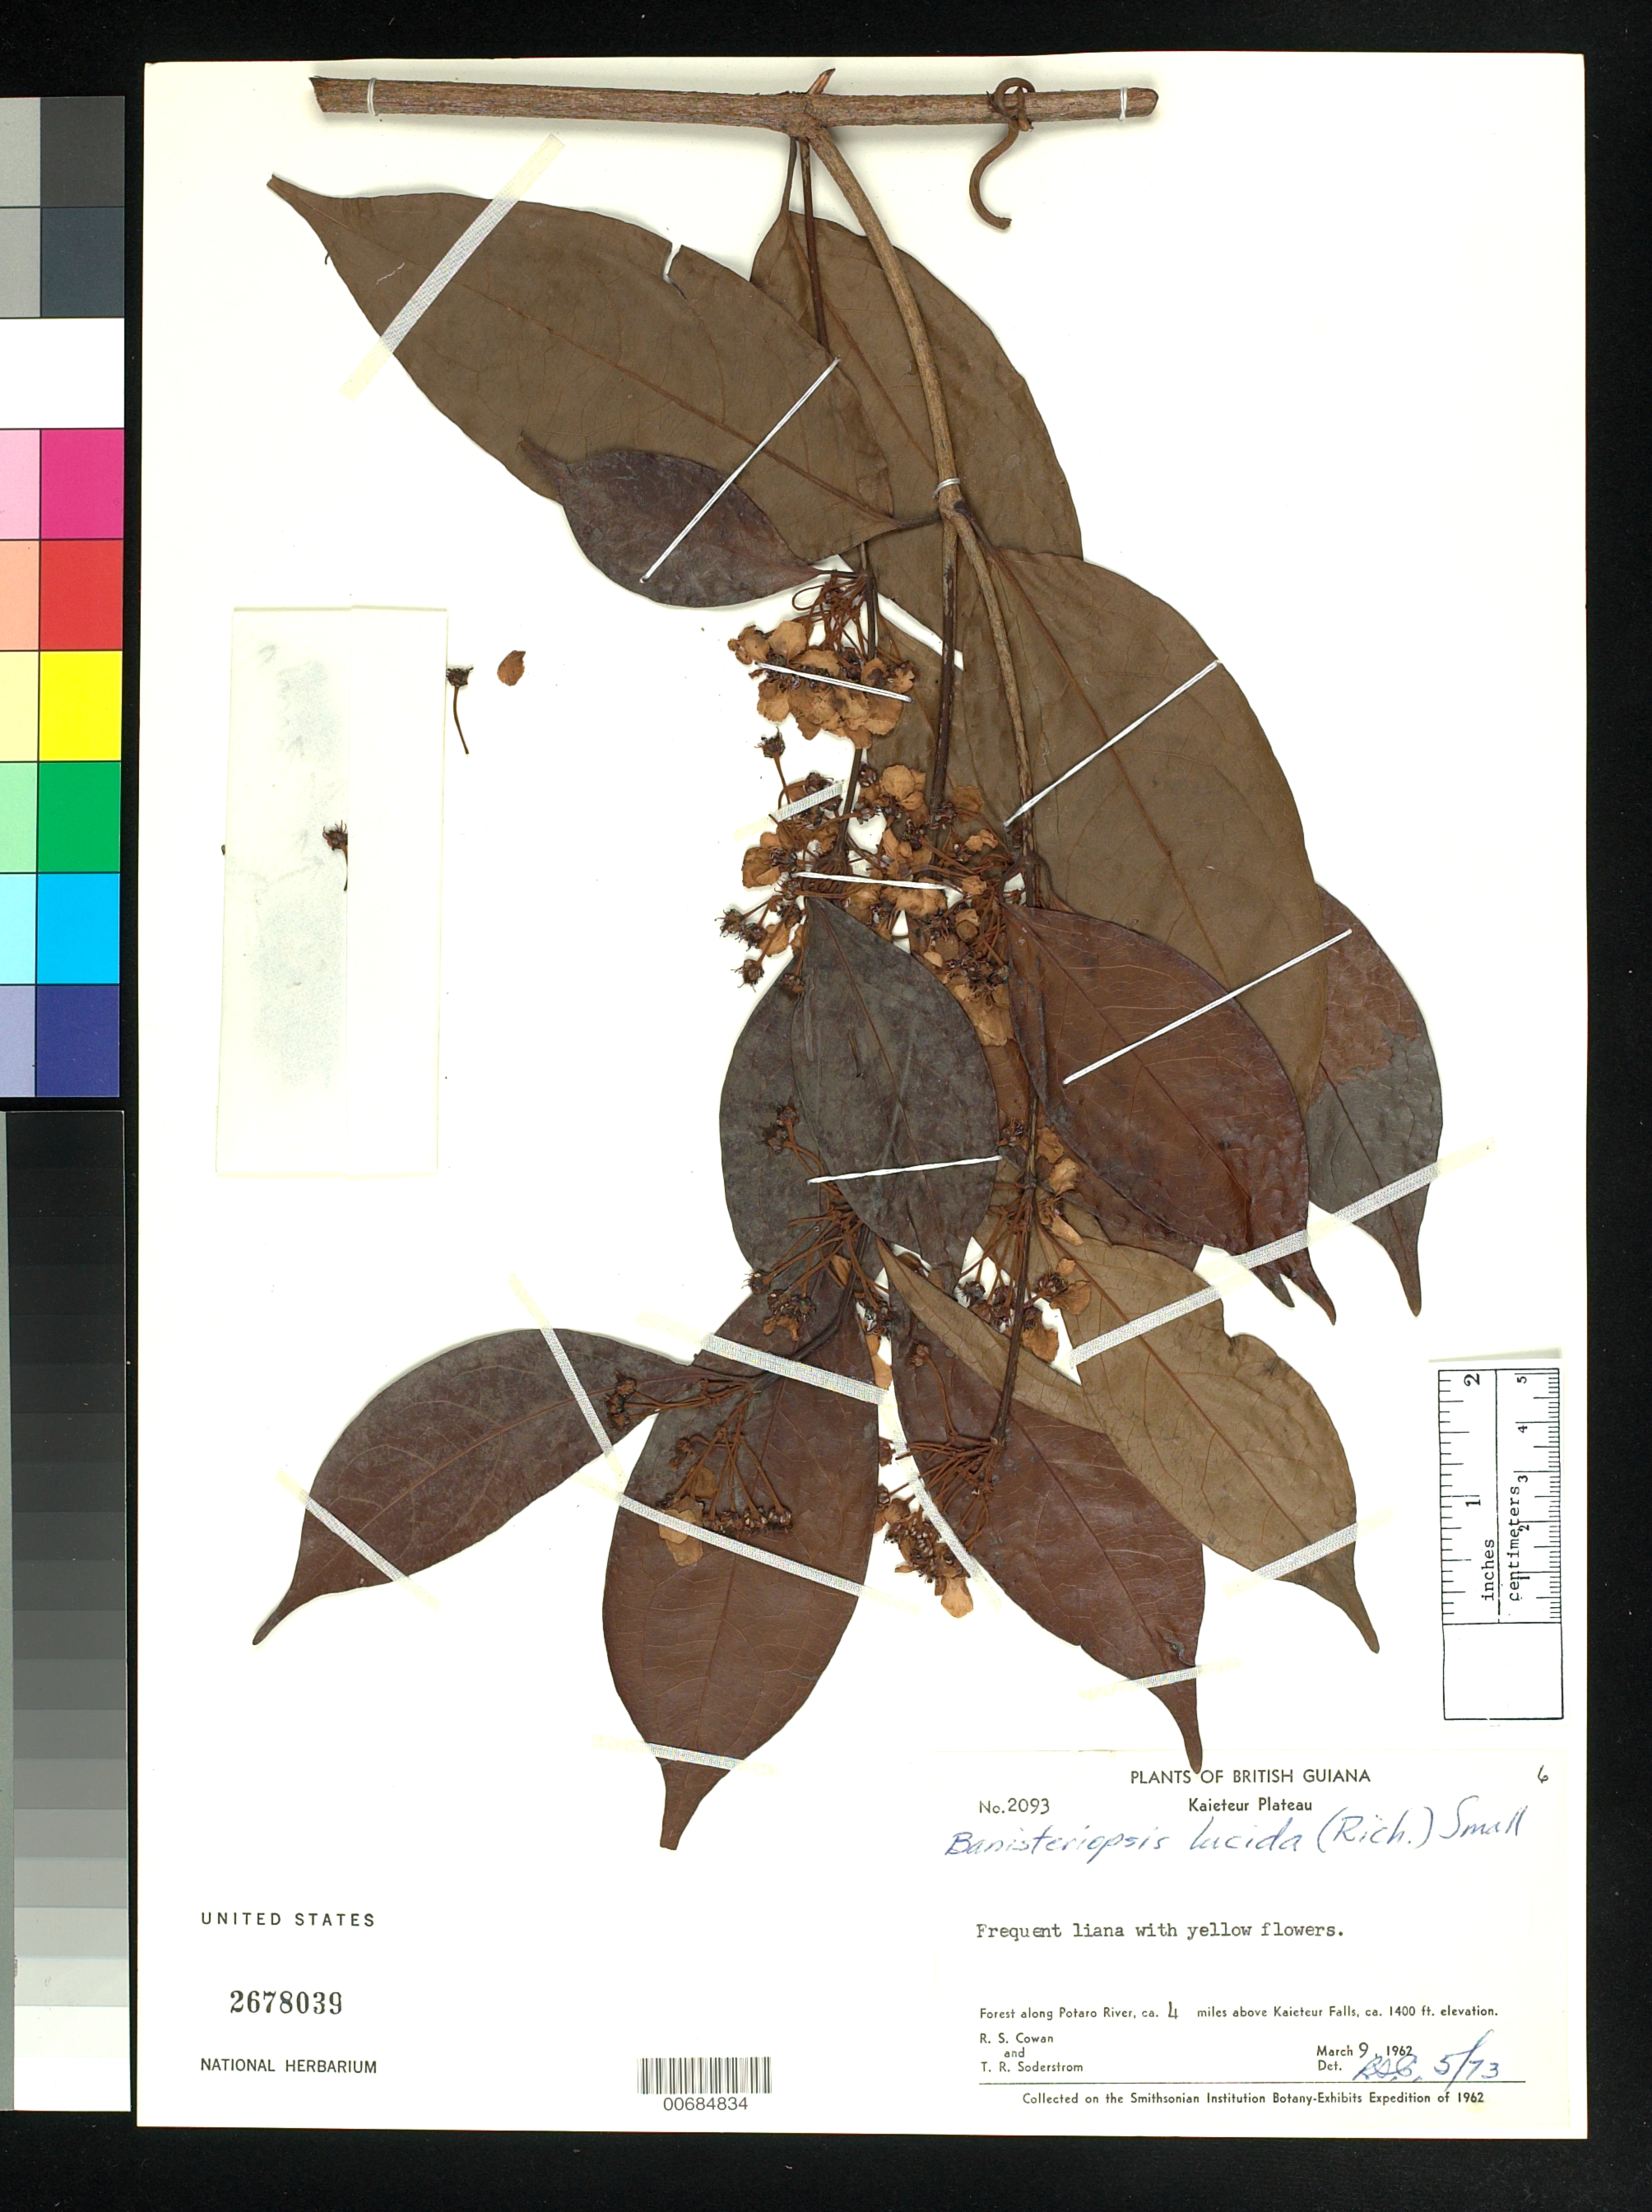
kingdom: Plantae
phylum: Tracheophyta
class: Magnoliopsida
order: Malpighiales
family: Malpighiaceae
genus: Banisteriopsis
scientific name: Banisteriopsis lucida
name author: (Rich.) Small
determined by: Cowan, R. S.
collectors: R. S. Cowan & T. R. Soderstrom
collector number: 2093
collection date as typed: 9-Mar-62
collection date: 1962-03-09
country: Guyana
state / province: Potaro-Siparuni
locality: Kaieteur Plateau, Potaro R., 4 mi. above Kaieteur Falls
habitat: Forest along river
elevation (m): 427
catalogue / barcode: US 2678039